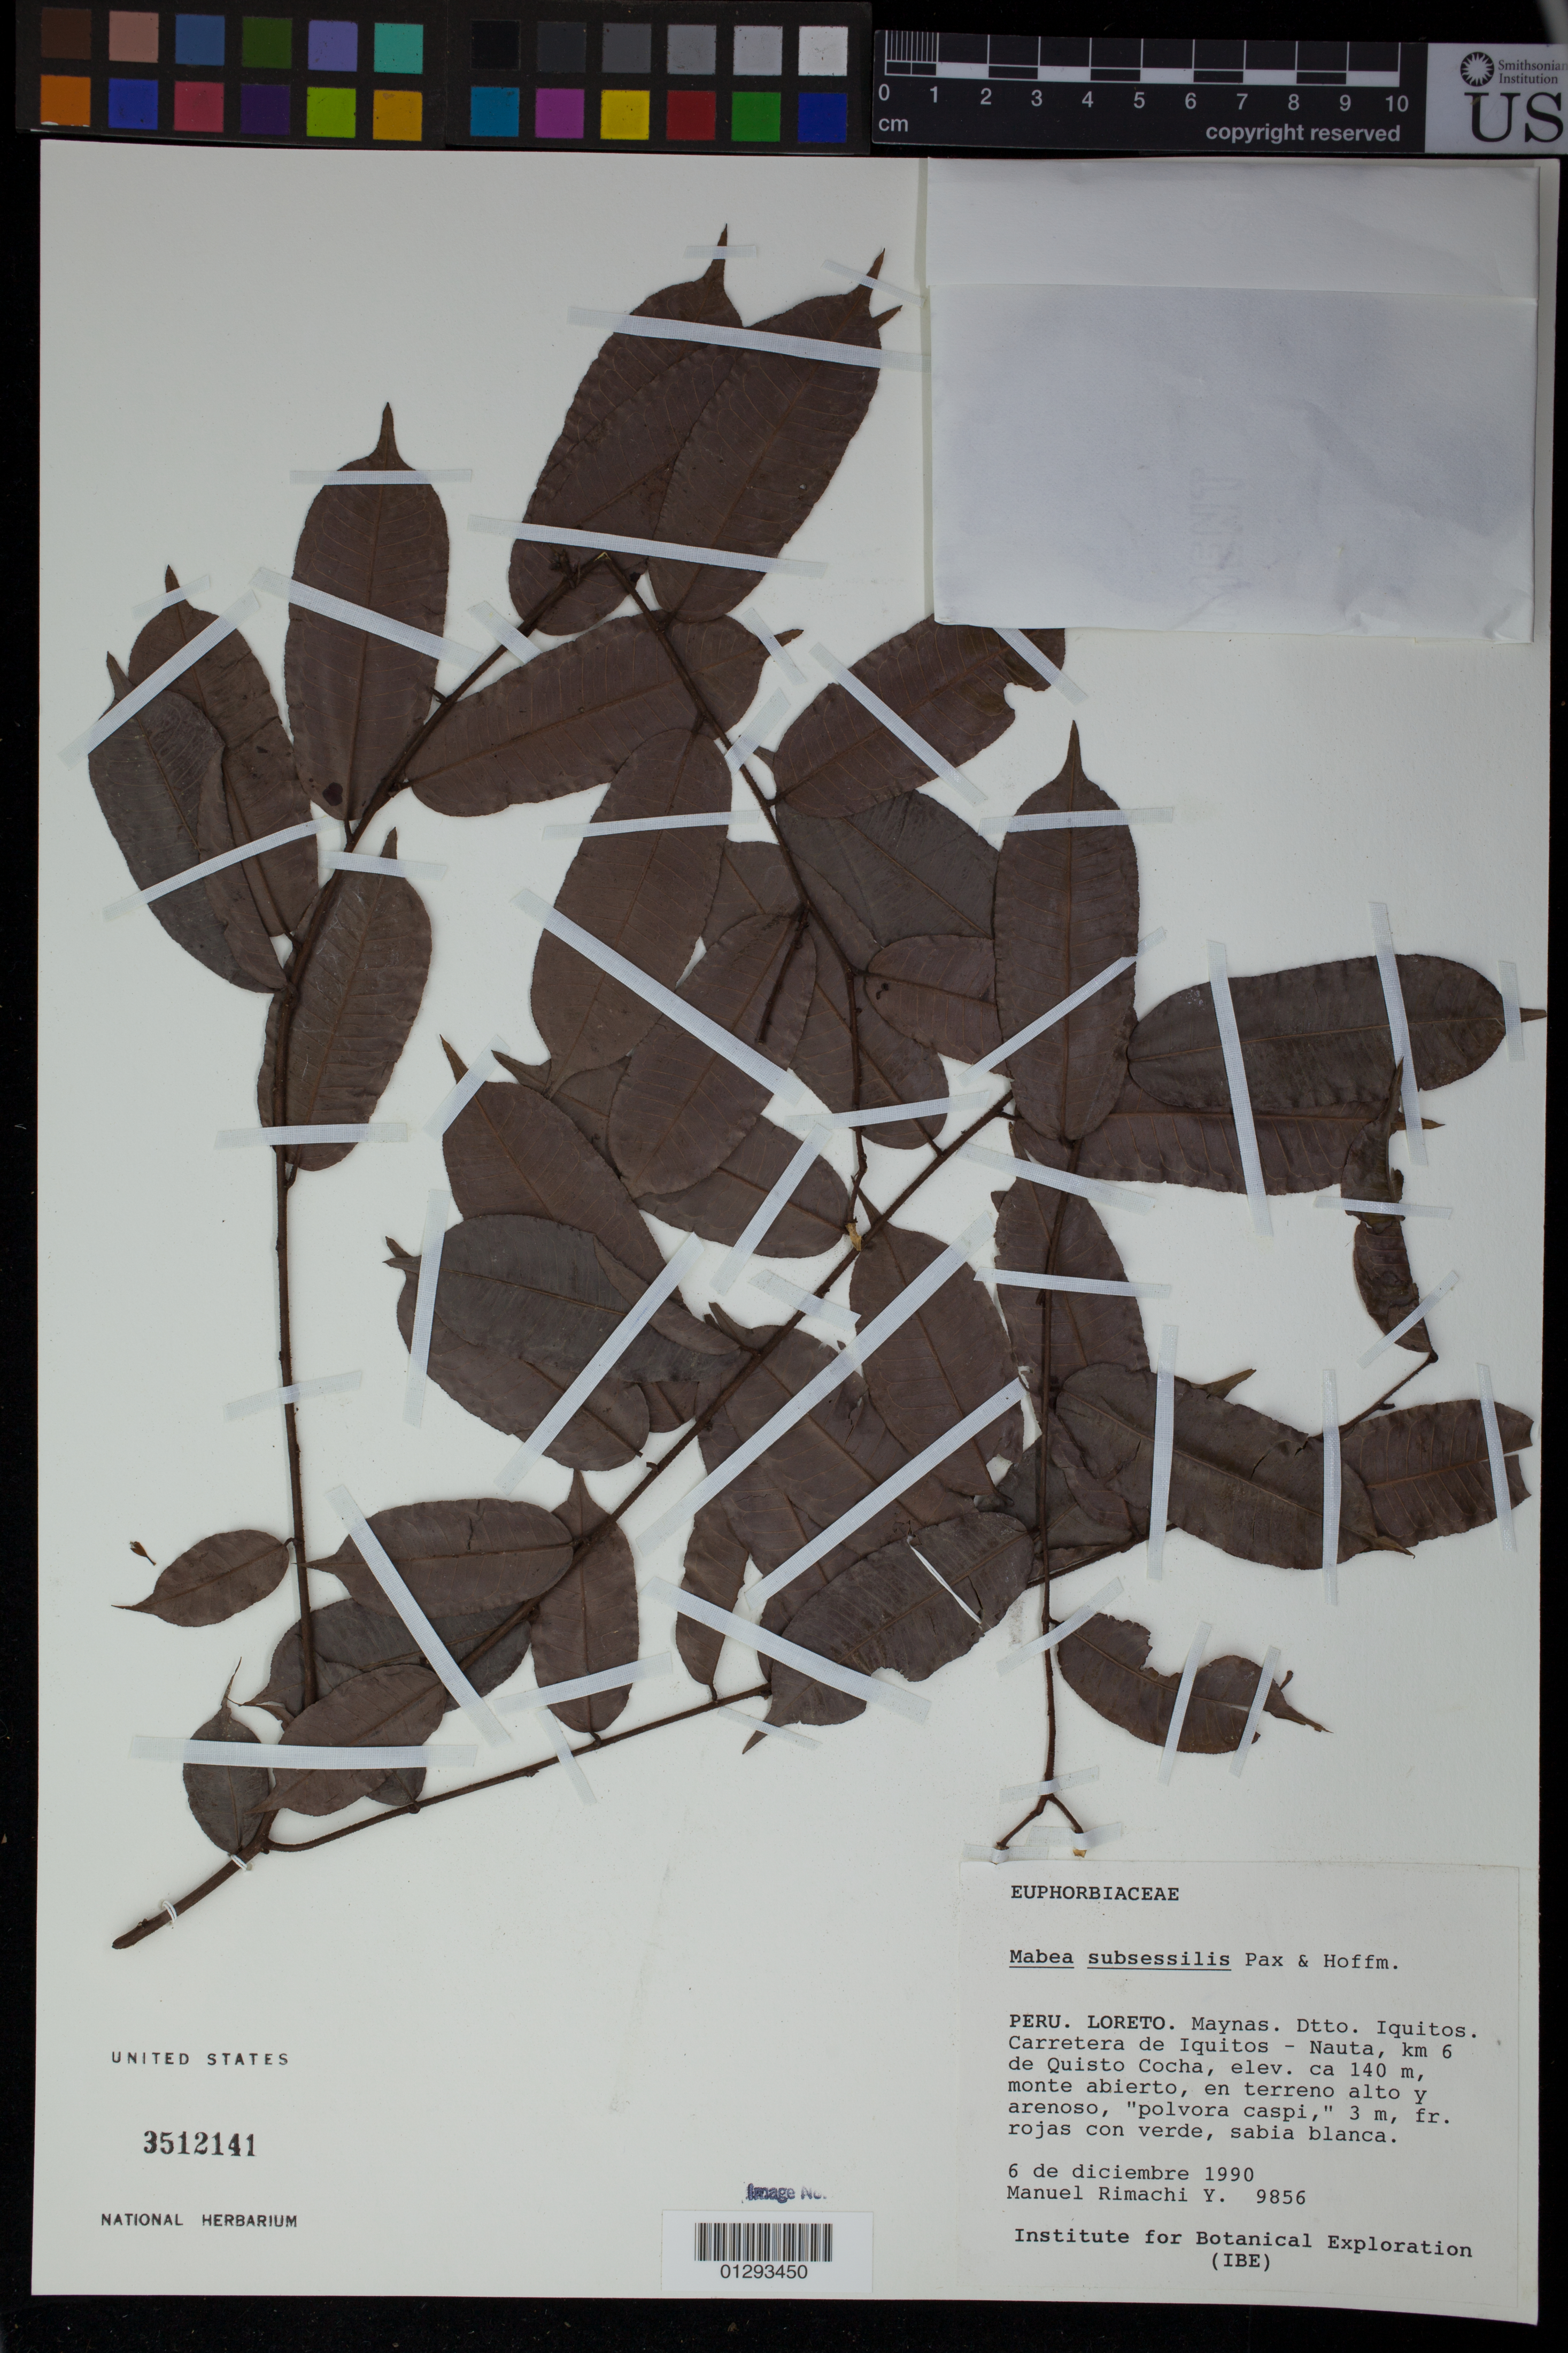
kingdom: Plantae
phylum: Tracheophyta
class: Magnoliopsida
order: Malpighiales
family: Euphorbiaceae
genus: Mabea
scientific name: Mabea subsessilis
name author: Pax & K. Hoffm.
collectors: M. Rimachi Y.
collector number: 9856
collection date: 1990-12-06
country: Peru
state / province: Loreto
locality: Maynas. Dtto. Iquitos. Carretera de Iquitos - Nauta, km 6 de Quisto Cocha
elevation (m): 140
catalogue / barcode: US 3512141